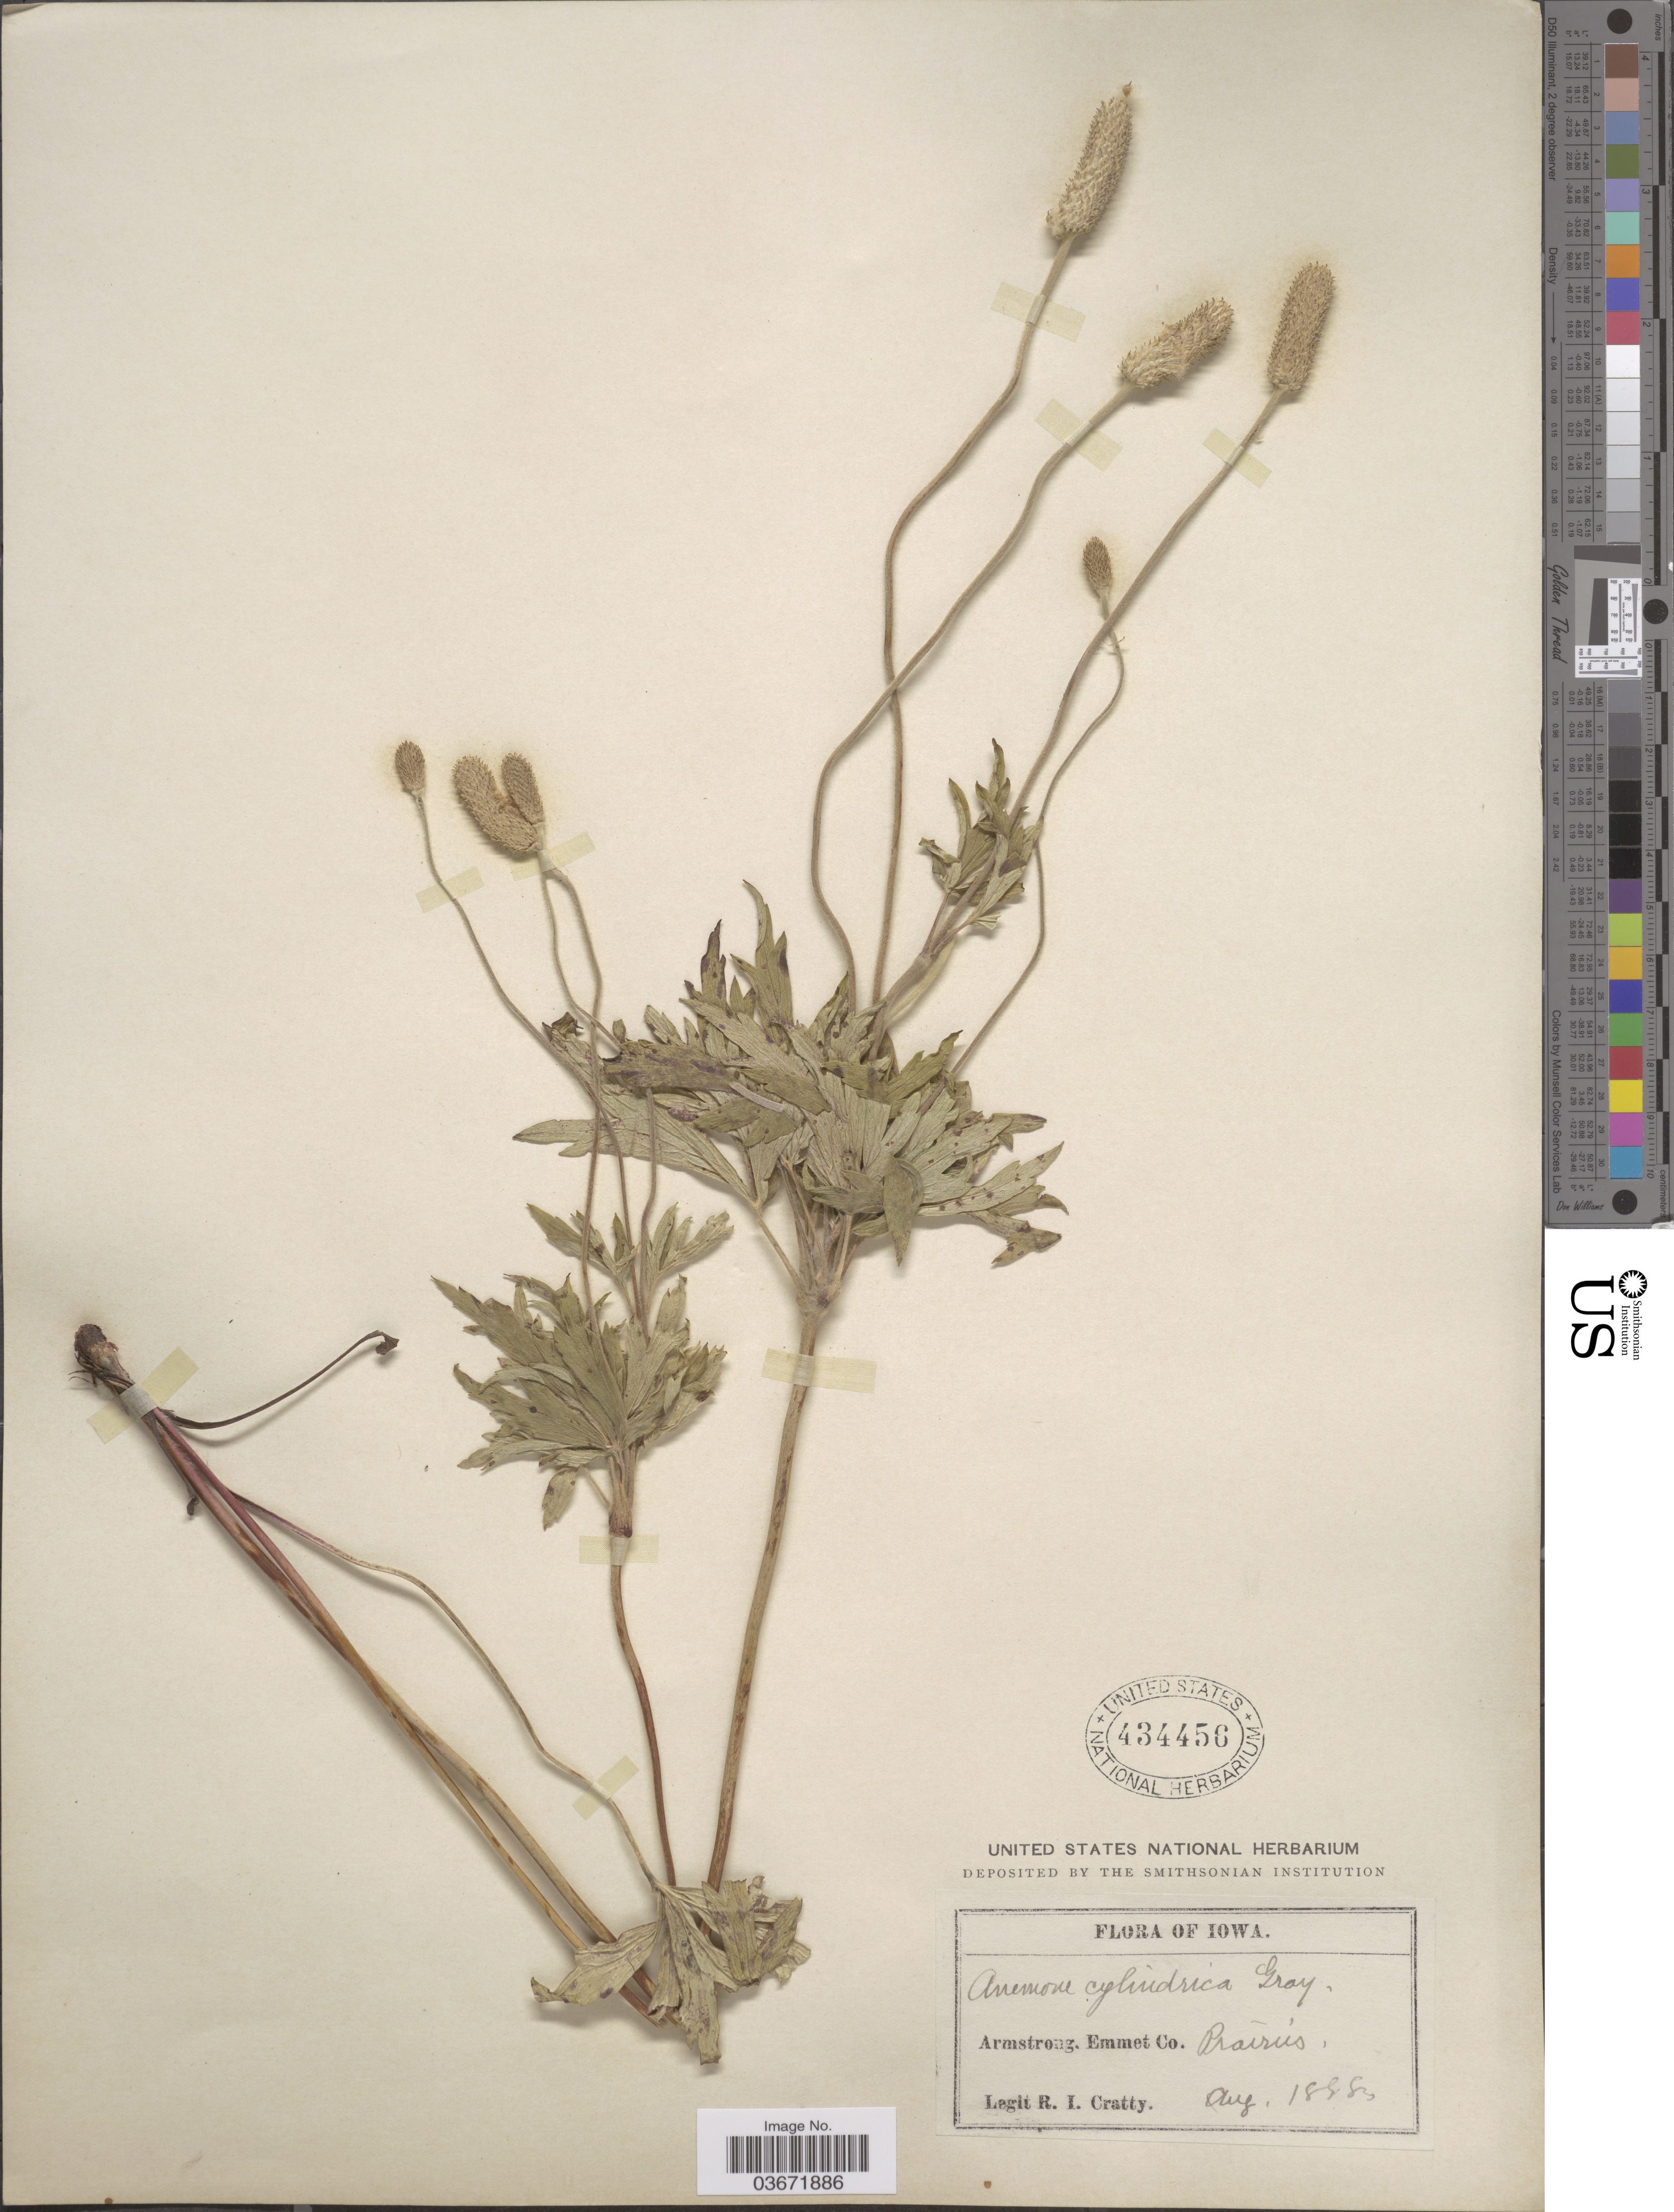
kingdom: Plantae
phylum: Tracheophyta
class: Magnoliopsida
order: Ranunculales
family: Ranunculaceae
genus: Anemone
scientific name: Anemone cylindrica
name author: A. Gray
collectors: R. Cratty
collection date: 1888-08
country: United States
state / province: Iowa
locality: Armstrong, Emmet Co. Prairies.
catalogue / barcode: US 434456